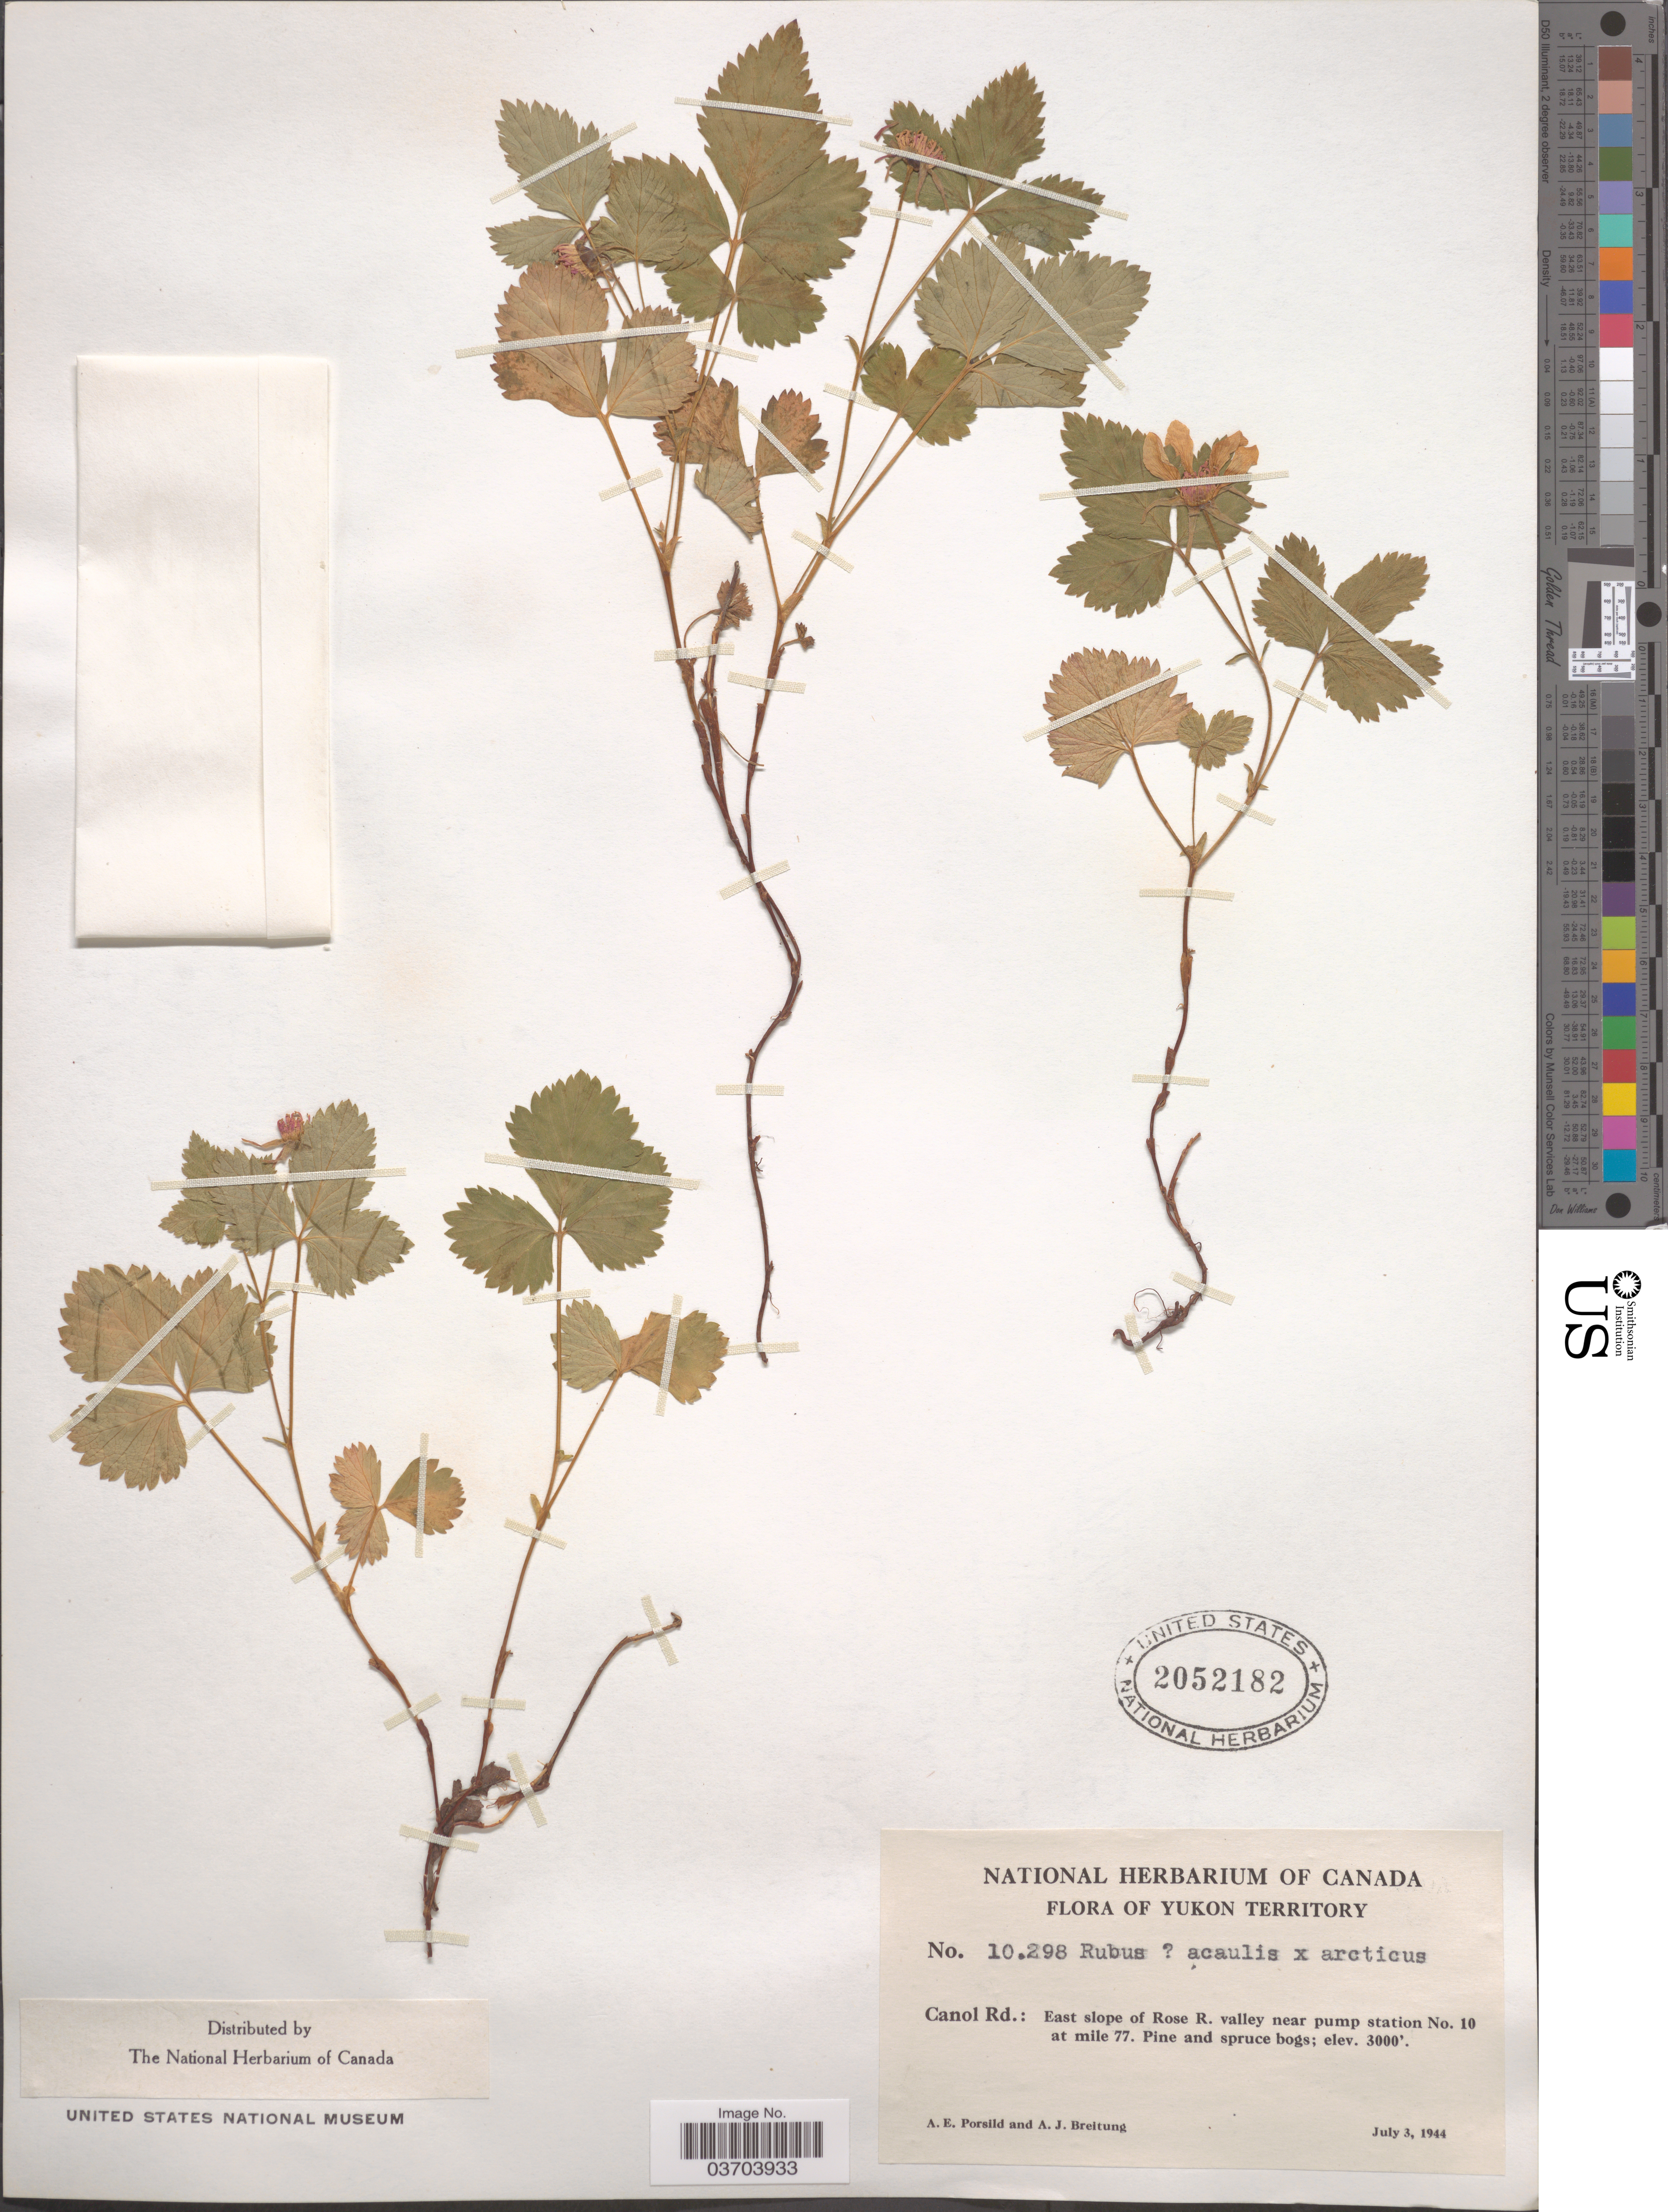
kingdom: Plantae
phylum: Tracheophyta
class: Magnoliopsida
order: Rosales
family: Rosaceae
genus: Rubus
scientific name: Rubus acaulis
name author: Michx.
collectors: A. E. Porsild & A. Breitung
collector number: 10298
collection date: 1944-07-03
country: Canada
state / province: Yukon Territory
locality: Canol Rd.: East slope of Rose R. valley near pump station No. 10 at mile 77.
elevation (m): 914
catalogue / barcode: US 2052182